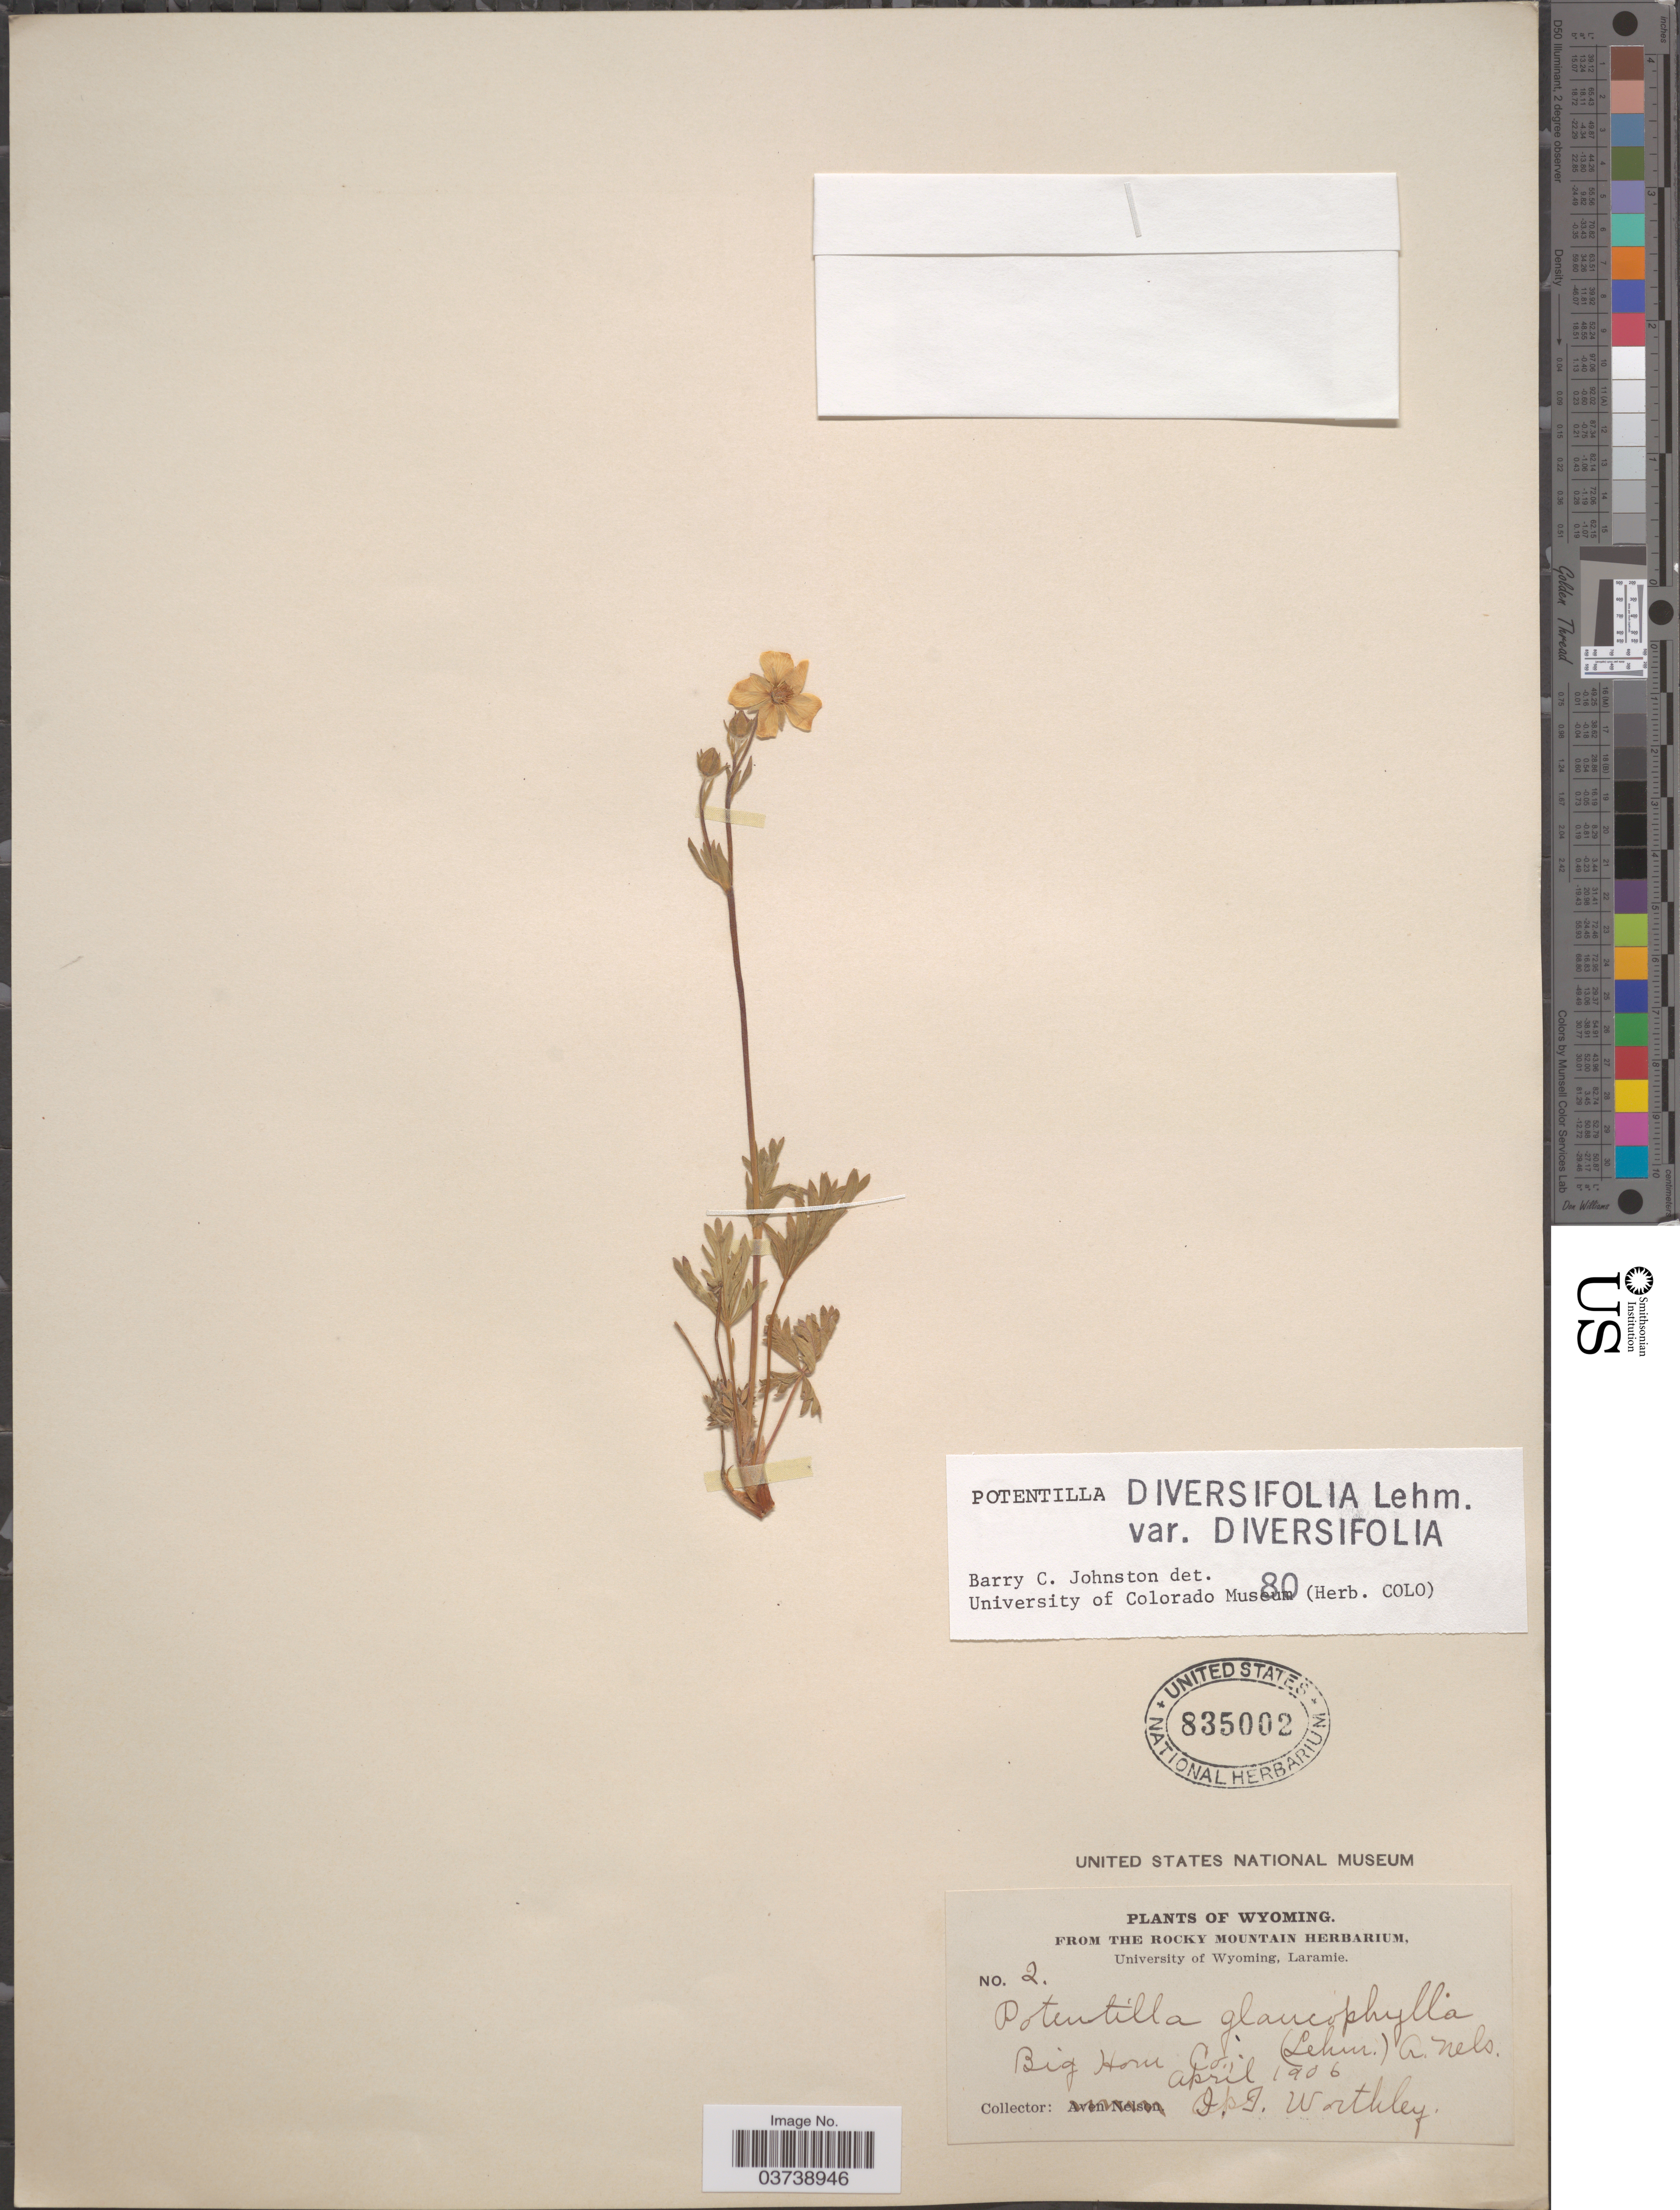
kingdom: Plantae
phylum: Tracheophyta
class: Magnoliopsida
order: Rosales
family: Rosaceae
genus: Potentilla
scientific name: Potentilla diversifolia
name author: Lehm.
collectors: J. Worthley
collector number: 2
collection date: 1906-04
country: United States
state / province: Wyoming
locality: Big Horn Co.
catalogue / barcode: US 835002